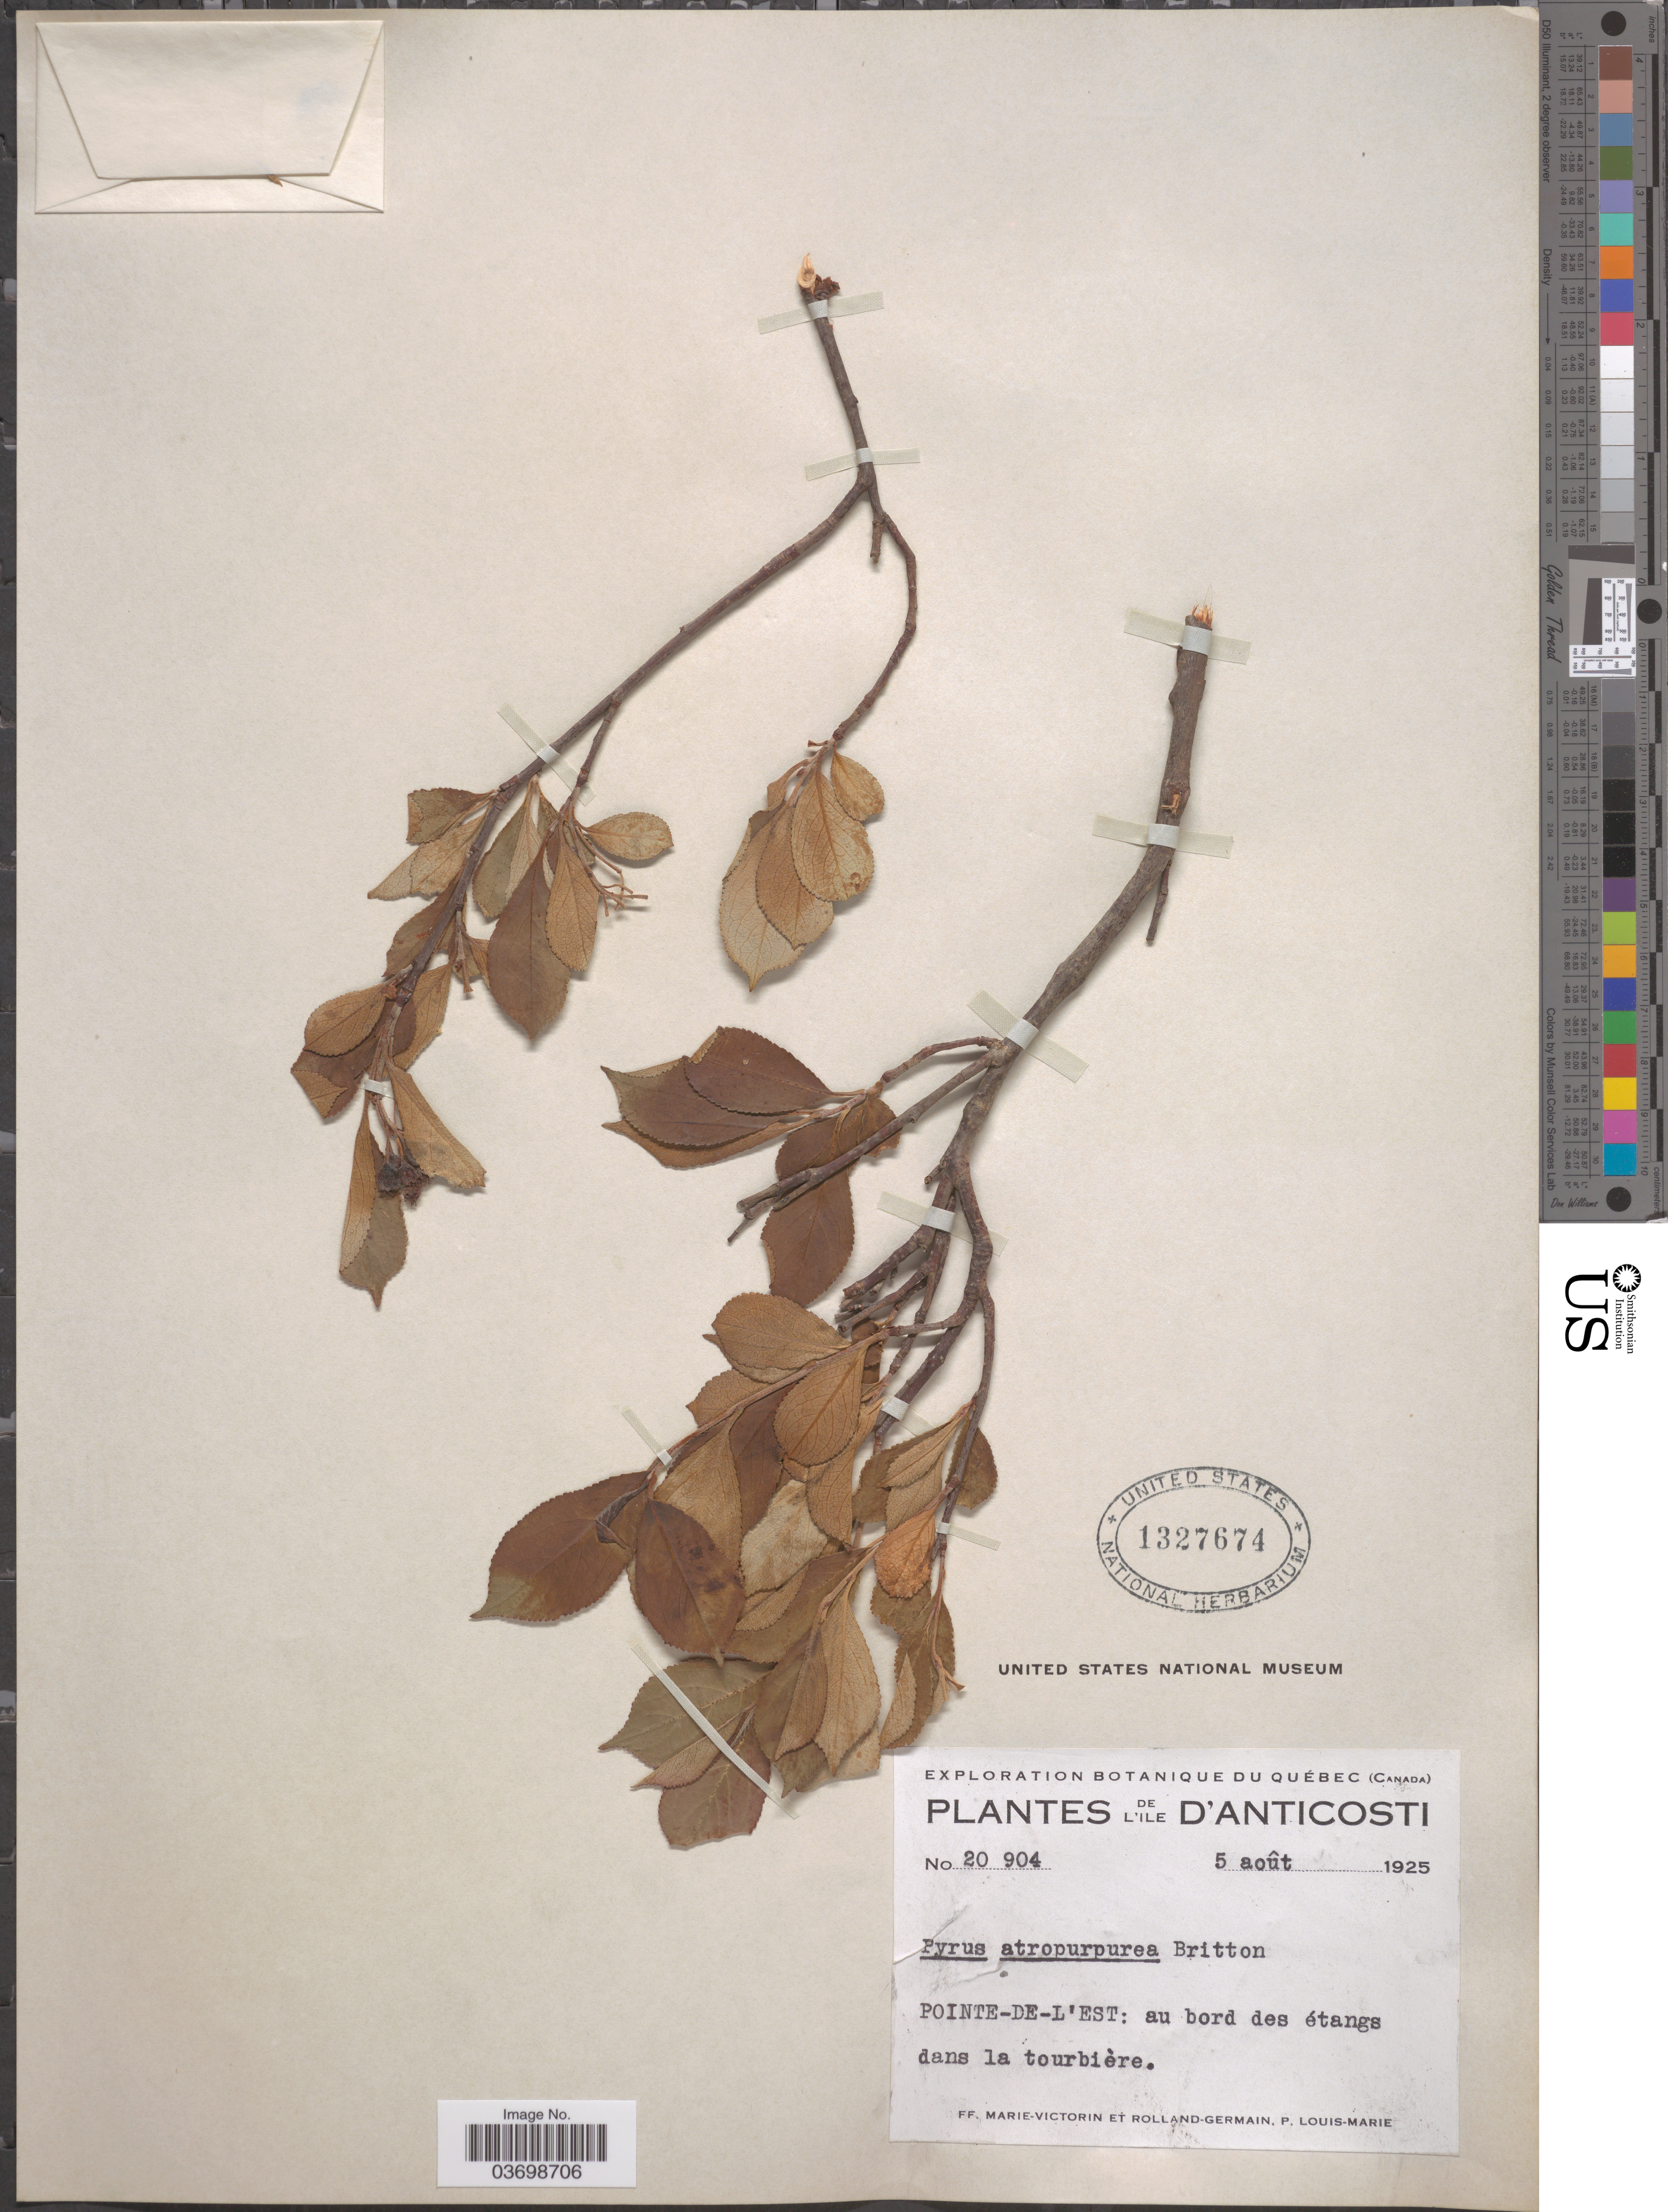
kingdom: Plantae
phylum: Tracheophyta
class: Magnoliopsida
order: Rosales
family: Rosaceae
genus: Aronia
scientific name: Aronia x prunifolia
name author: (Marshall) Rehder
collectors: F. Marie-Victorin, Rolland-Germain & L.-M. LaLonde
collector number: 20904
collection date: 1925-08-05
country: Canada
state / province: Quebec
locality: Ile D'Anticosti. Pointe-de-l'Est.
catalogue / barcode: US 1327674